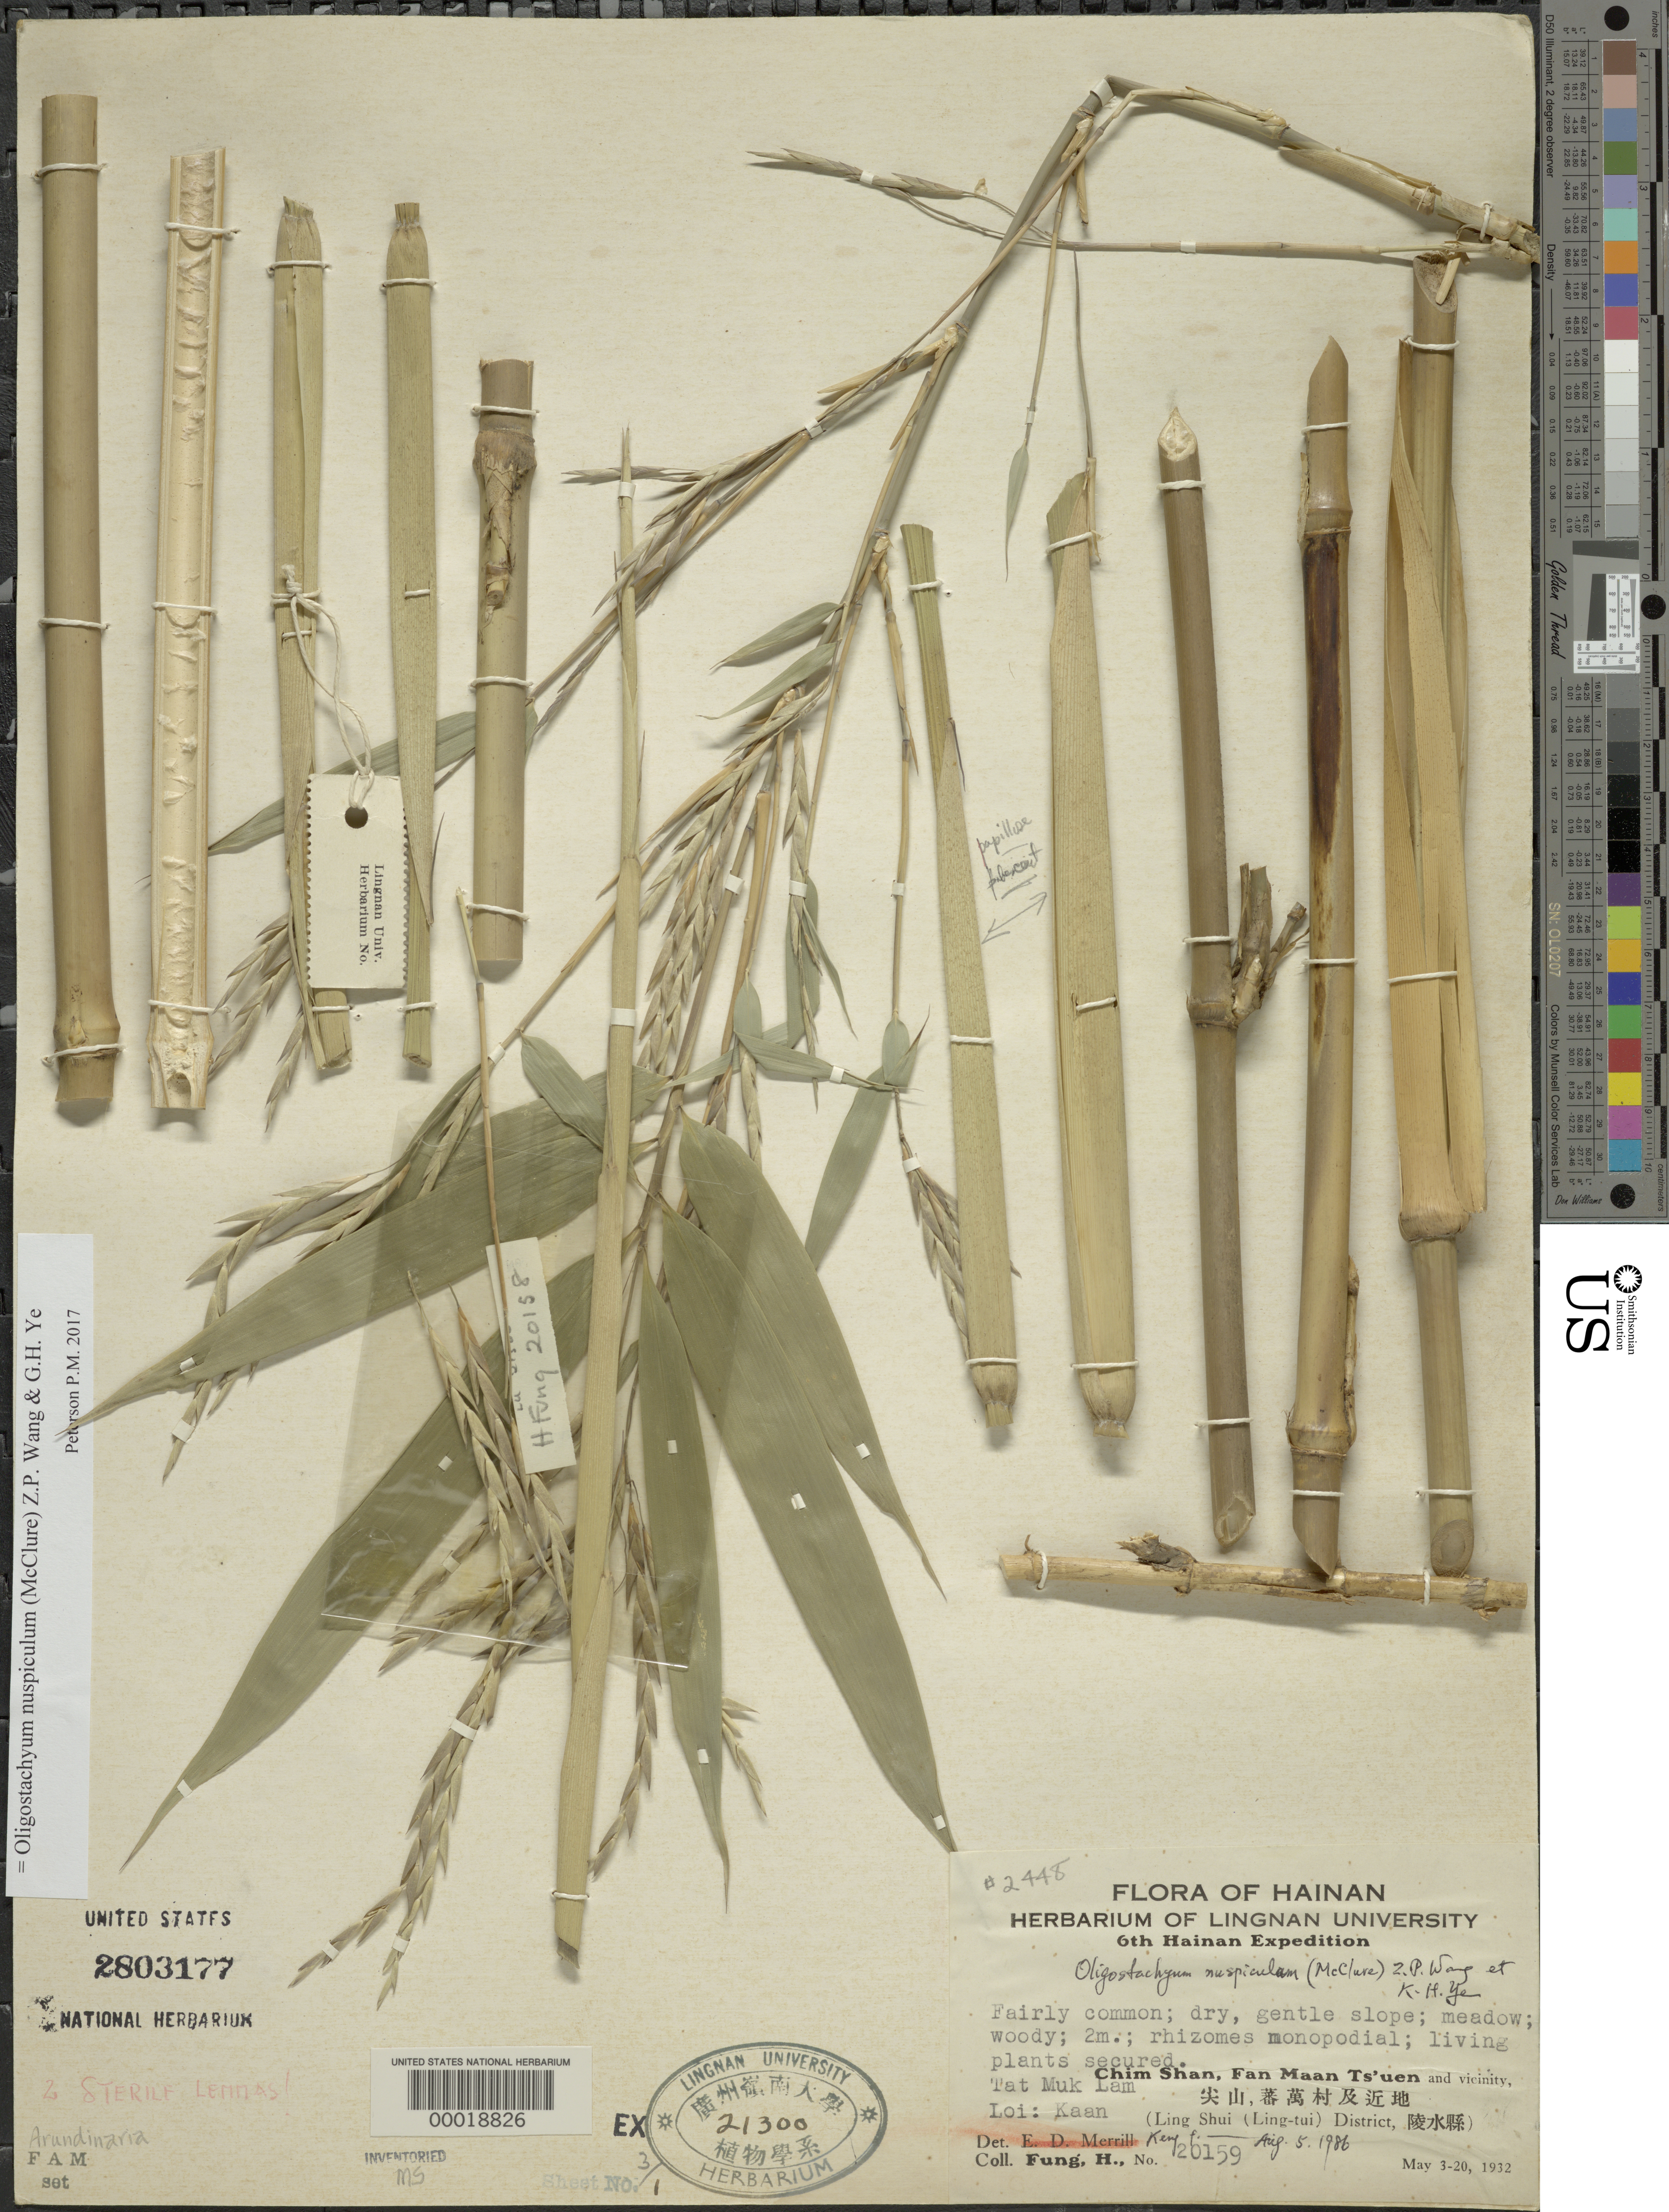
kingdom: Plantae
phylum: Tracheophyta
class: Liliopsida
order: Poales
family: Poaceae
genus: Oligostachyum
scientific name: Oligostachyum nuspiculum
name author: (McClure) Z.P. Wang & G.H. Ye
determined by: Poaceae Reorganization Project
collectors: H. L. Fung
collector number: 20159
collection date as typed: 03 May 1932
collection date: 1932-05-03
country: China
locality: Chim shan, fan maan ts'uen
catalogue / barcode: US 2803177